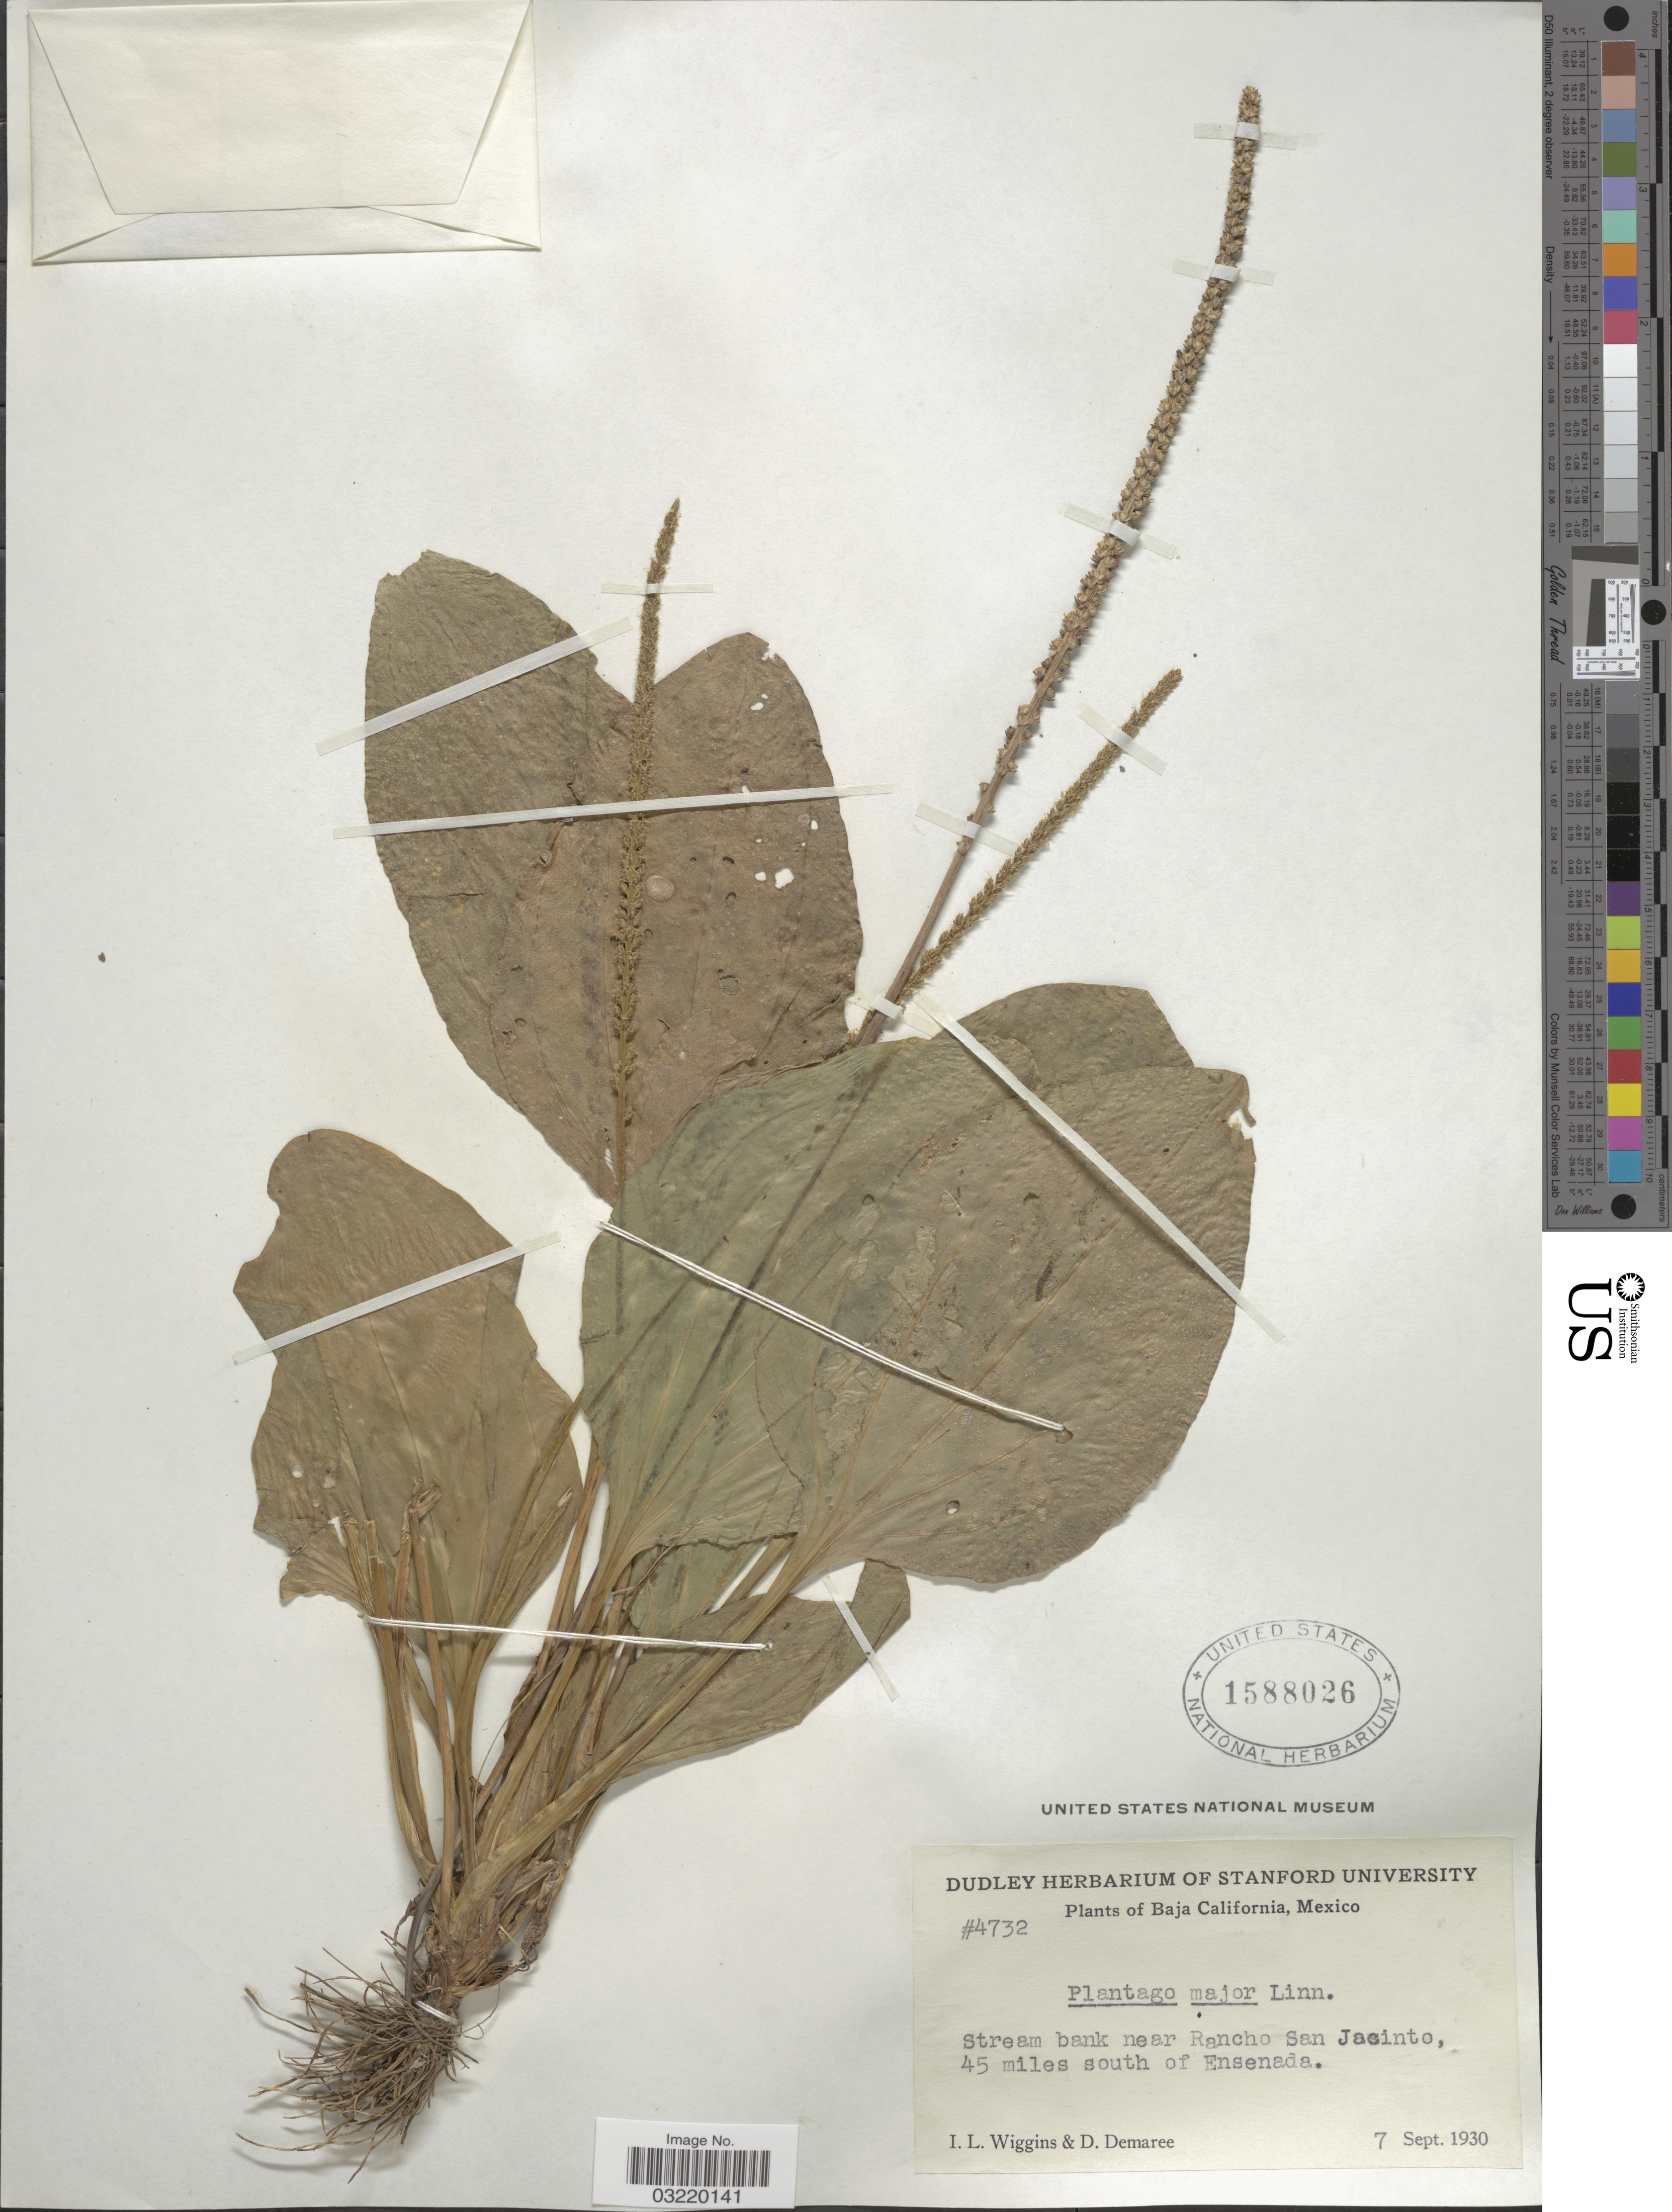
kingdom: Plantae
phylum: Tracheophyta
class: Magnoliopsida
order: Lamiales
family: Plantaginaceae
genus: Plantago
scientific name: Plantago major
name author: L.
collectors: I. L. Wiggins & D. Demaree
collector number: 4732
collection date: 1930-09-07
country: Mexico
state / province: Baja California Norte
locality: Stream bank near Rancho San Jacinto, 45 miles south of Ensenada.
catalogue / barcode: US 1588026